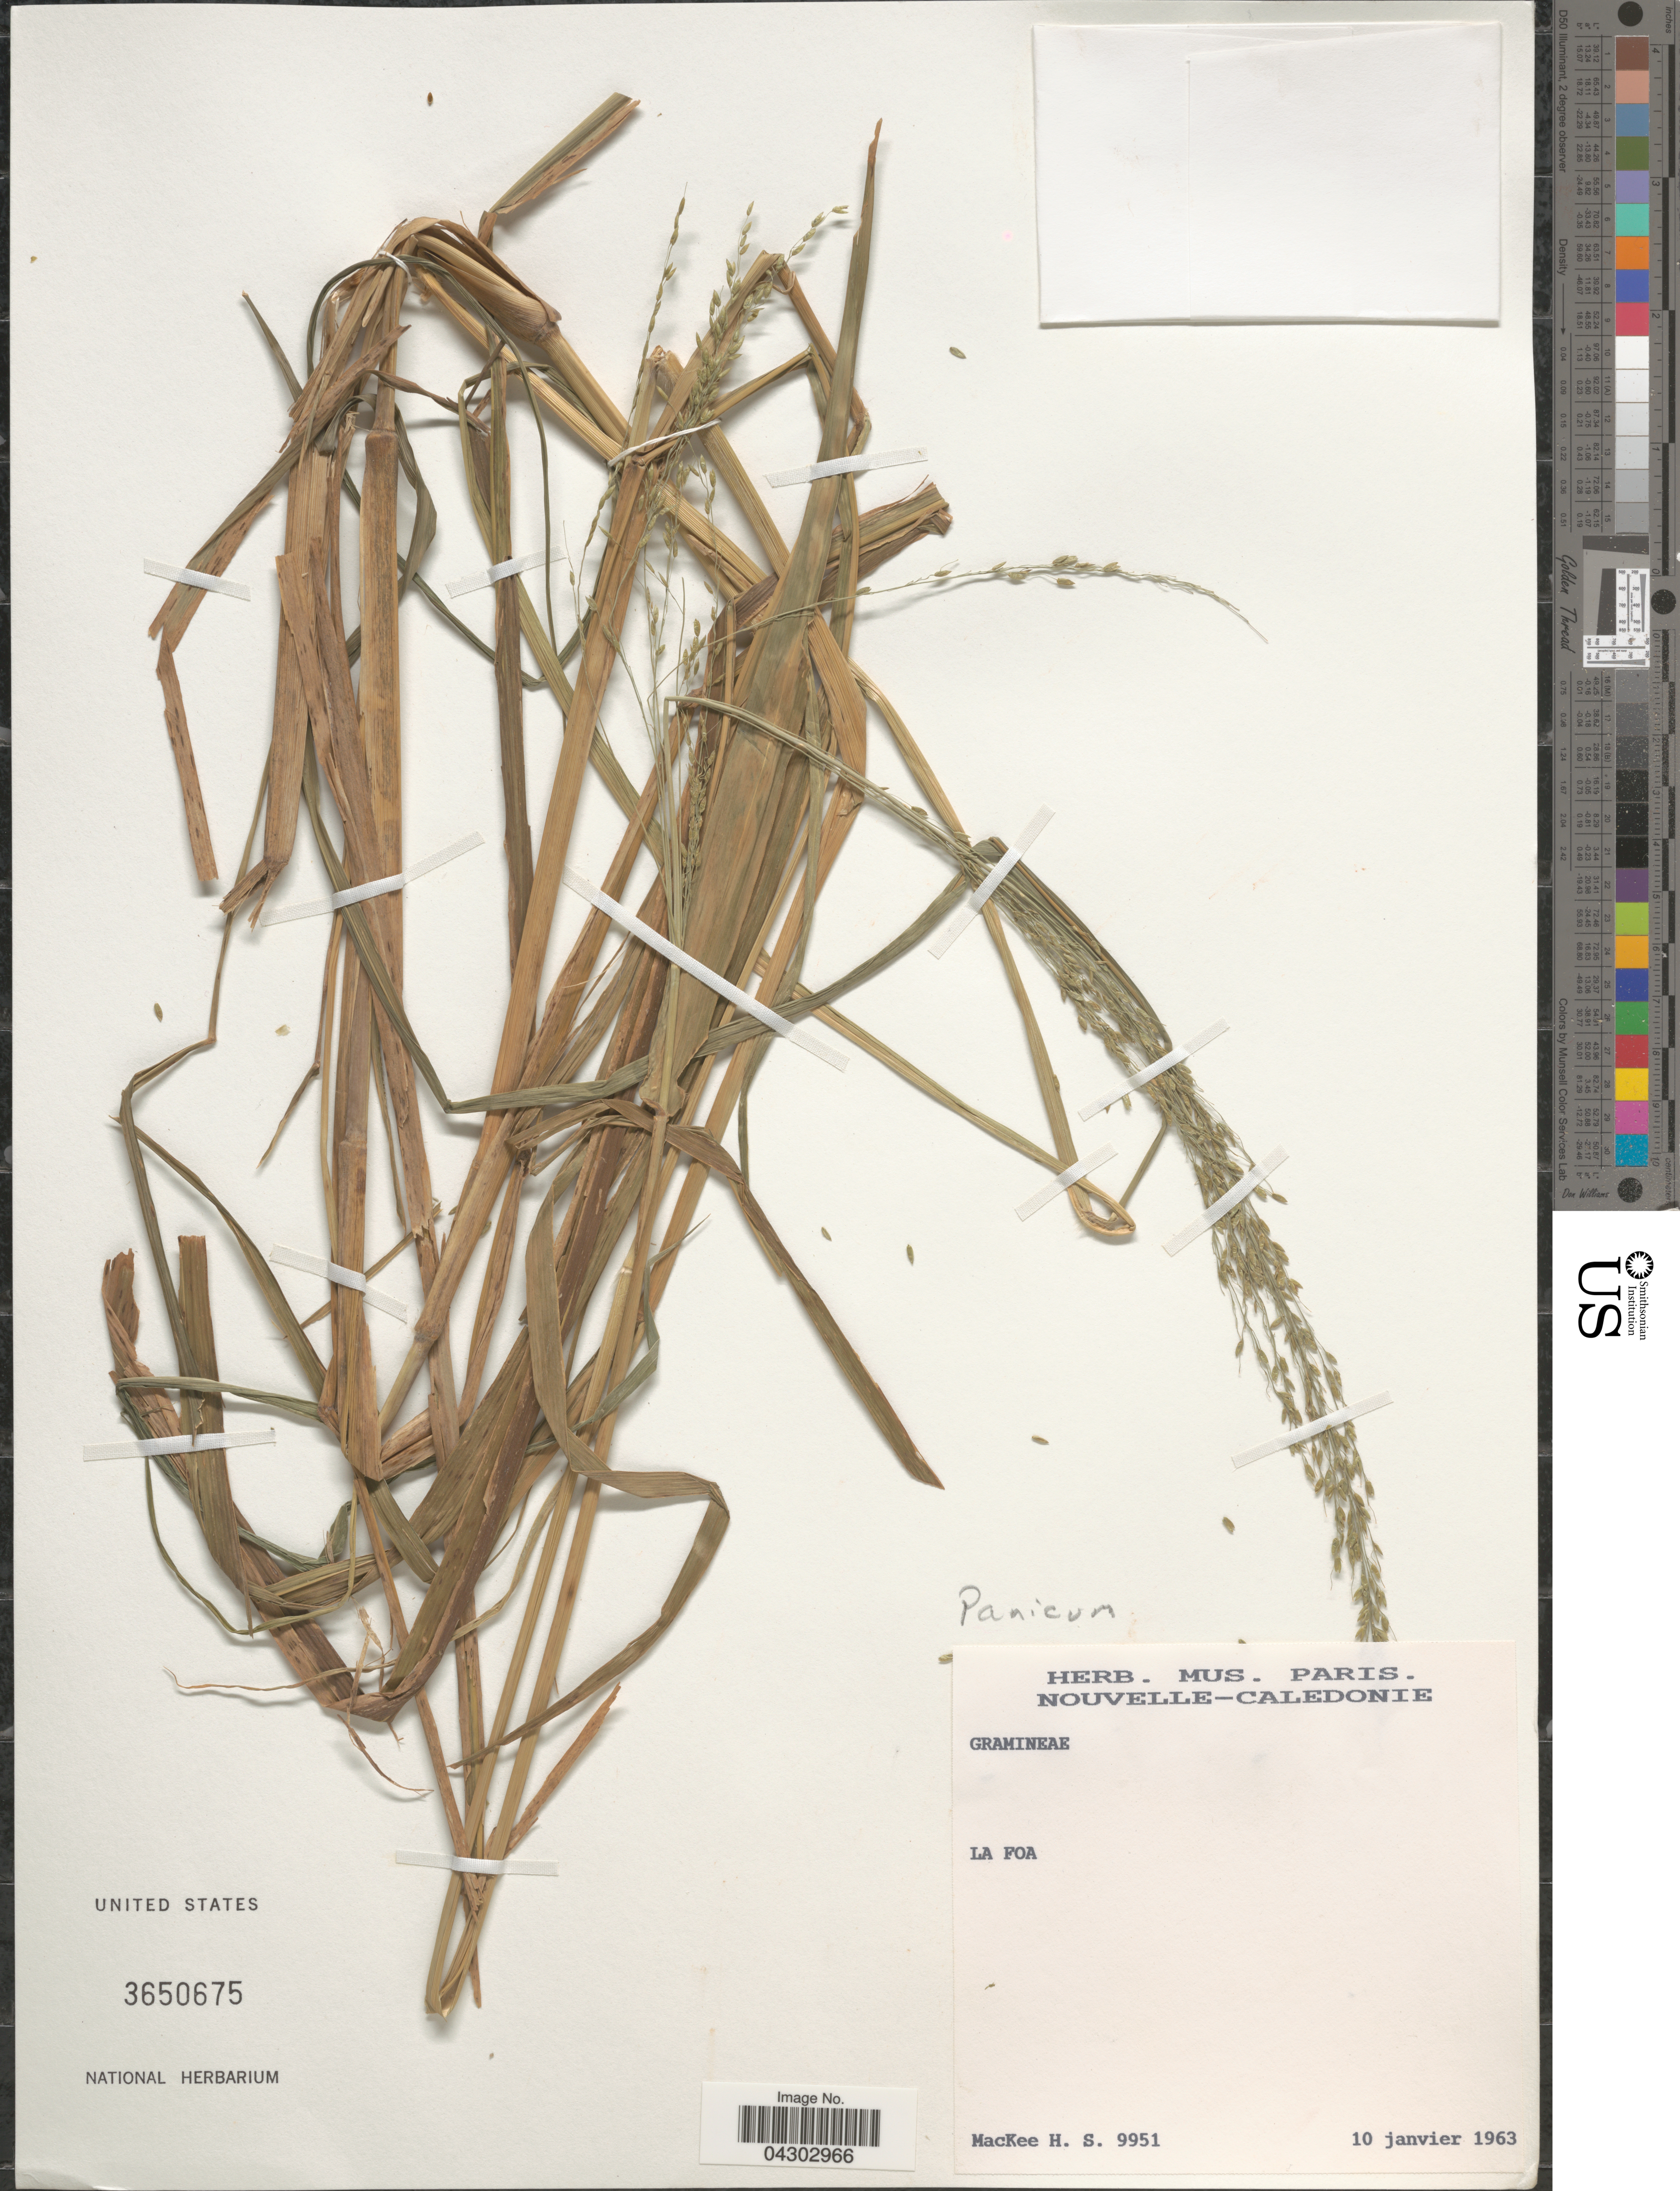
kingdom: Plantae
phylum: Tracheophyta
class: Liliopsida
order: Poales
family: Poaceae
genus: Panicum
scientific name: Panicum sp.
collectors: H. Mackee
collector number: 9951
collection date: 1963-01-10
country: Tonga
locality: La Foa.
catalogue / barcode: US 3650675